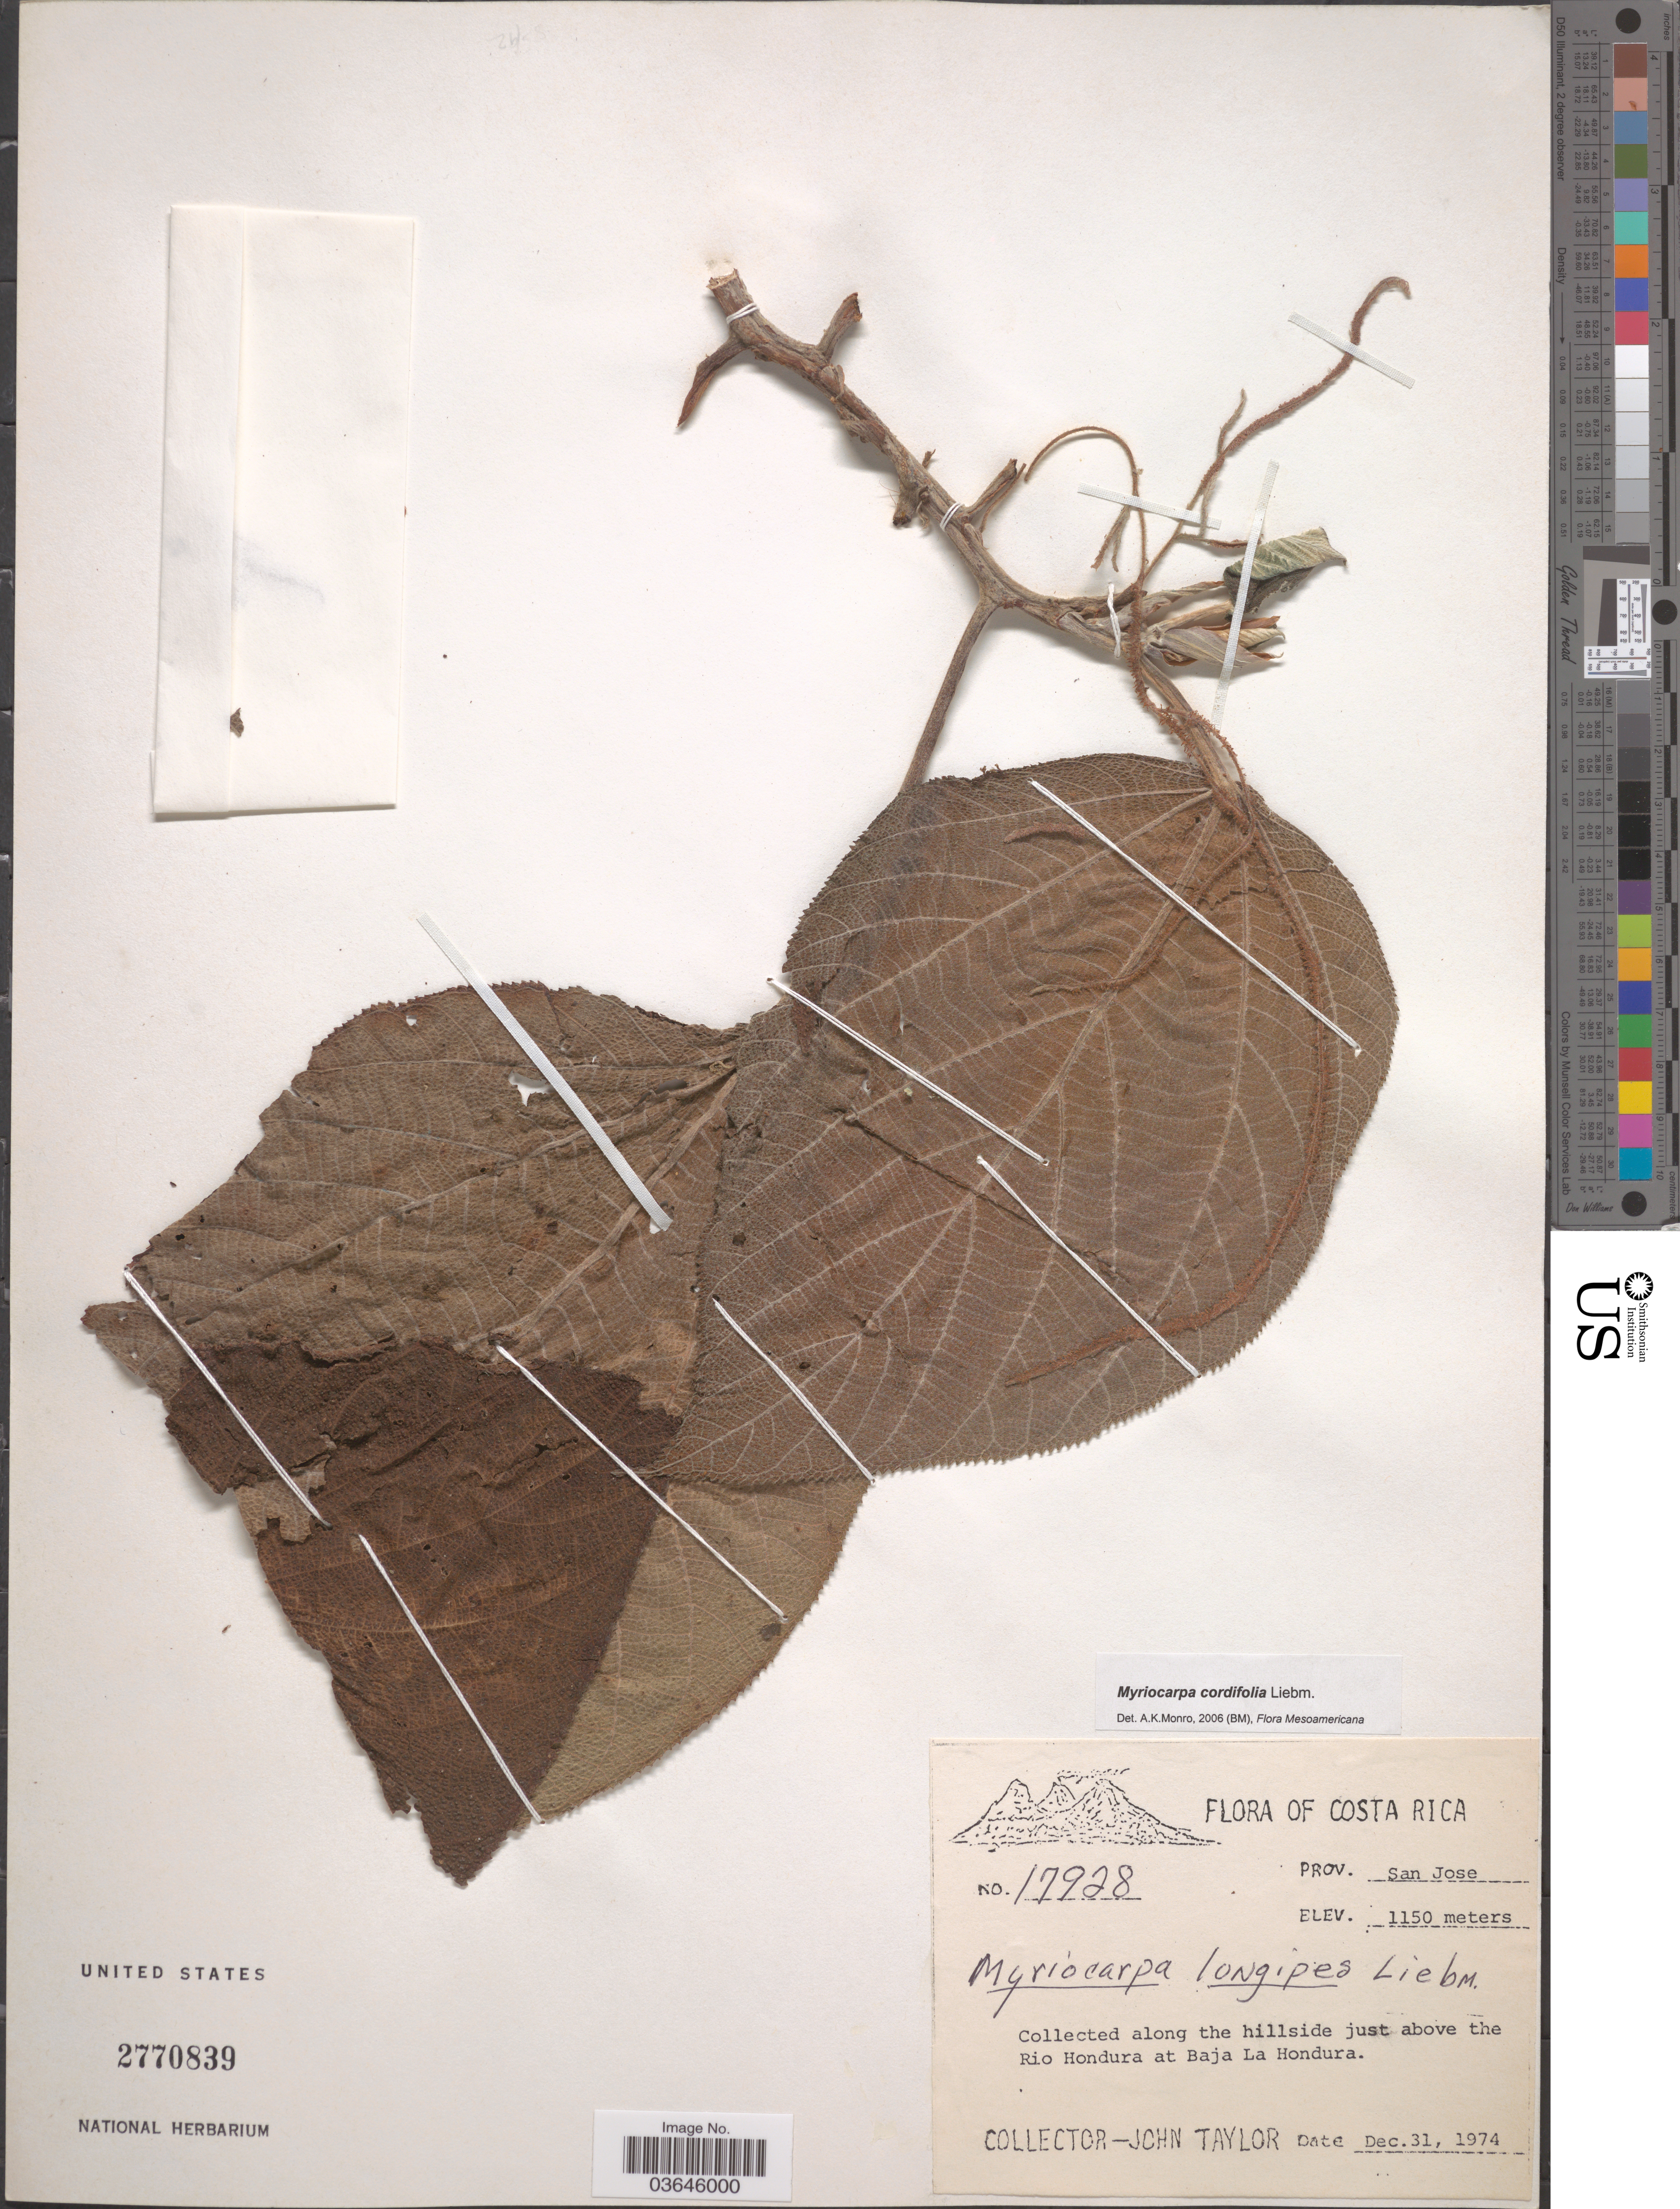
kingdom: Plantae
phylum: Tracheophyta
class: Magnoliopsida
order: Rosales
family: Urticaceae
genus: Myriocarpa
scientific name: Myriocarpa cordifolia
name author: Liebm.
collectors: J. Taylor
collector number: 17928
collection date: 1974-12-31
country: Costa Rica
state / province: San José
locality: Along the hillside just above the Rio Hondura at Baja La Hondura.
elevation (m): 1150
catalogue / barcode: US 2770839